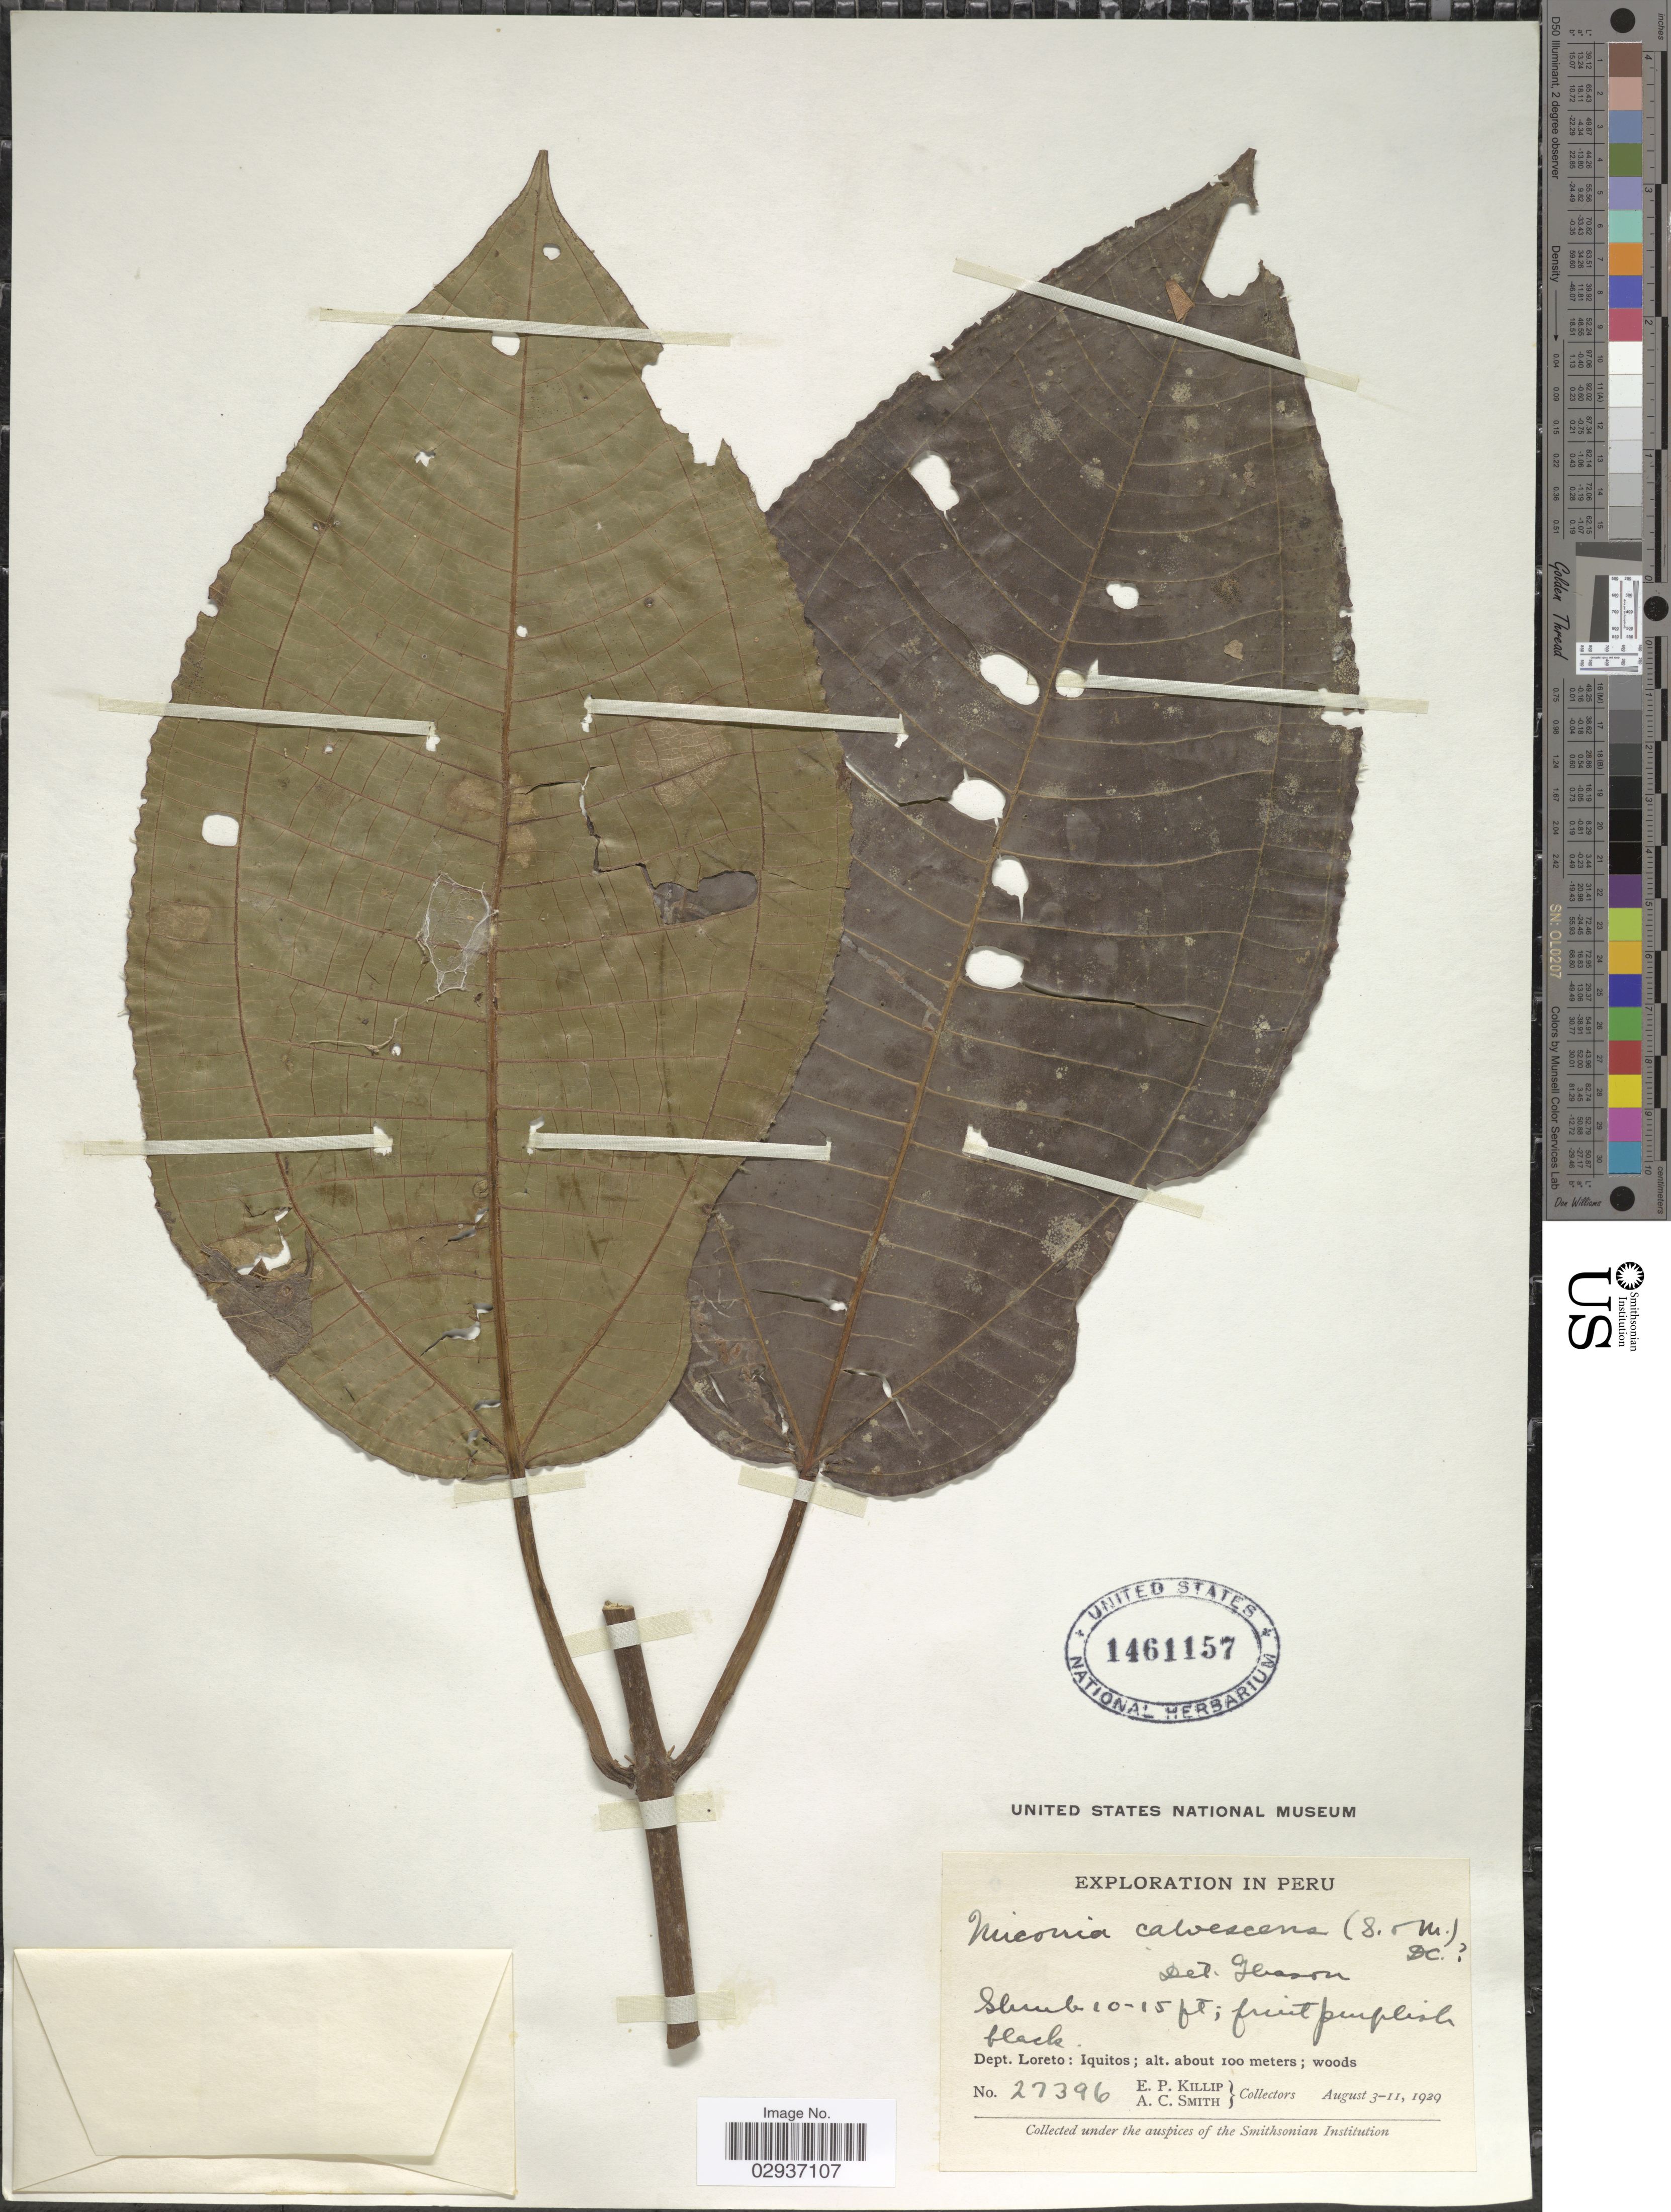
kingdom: Plantae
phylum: Tracheophyta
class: Magnoliopsida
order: Myrtales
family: Melastomataceae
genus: Miconia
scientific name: Miconia calvescens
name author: DC.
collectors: E. P. Killip & A. C. Smith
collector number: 27396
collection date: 1929-08-03/1929-08-11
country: Peru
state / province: Loreto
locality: Dept. Loreto: Iquitos.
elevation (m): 100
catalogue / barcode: US 1461157